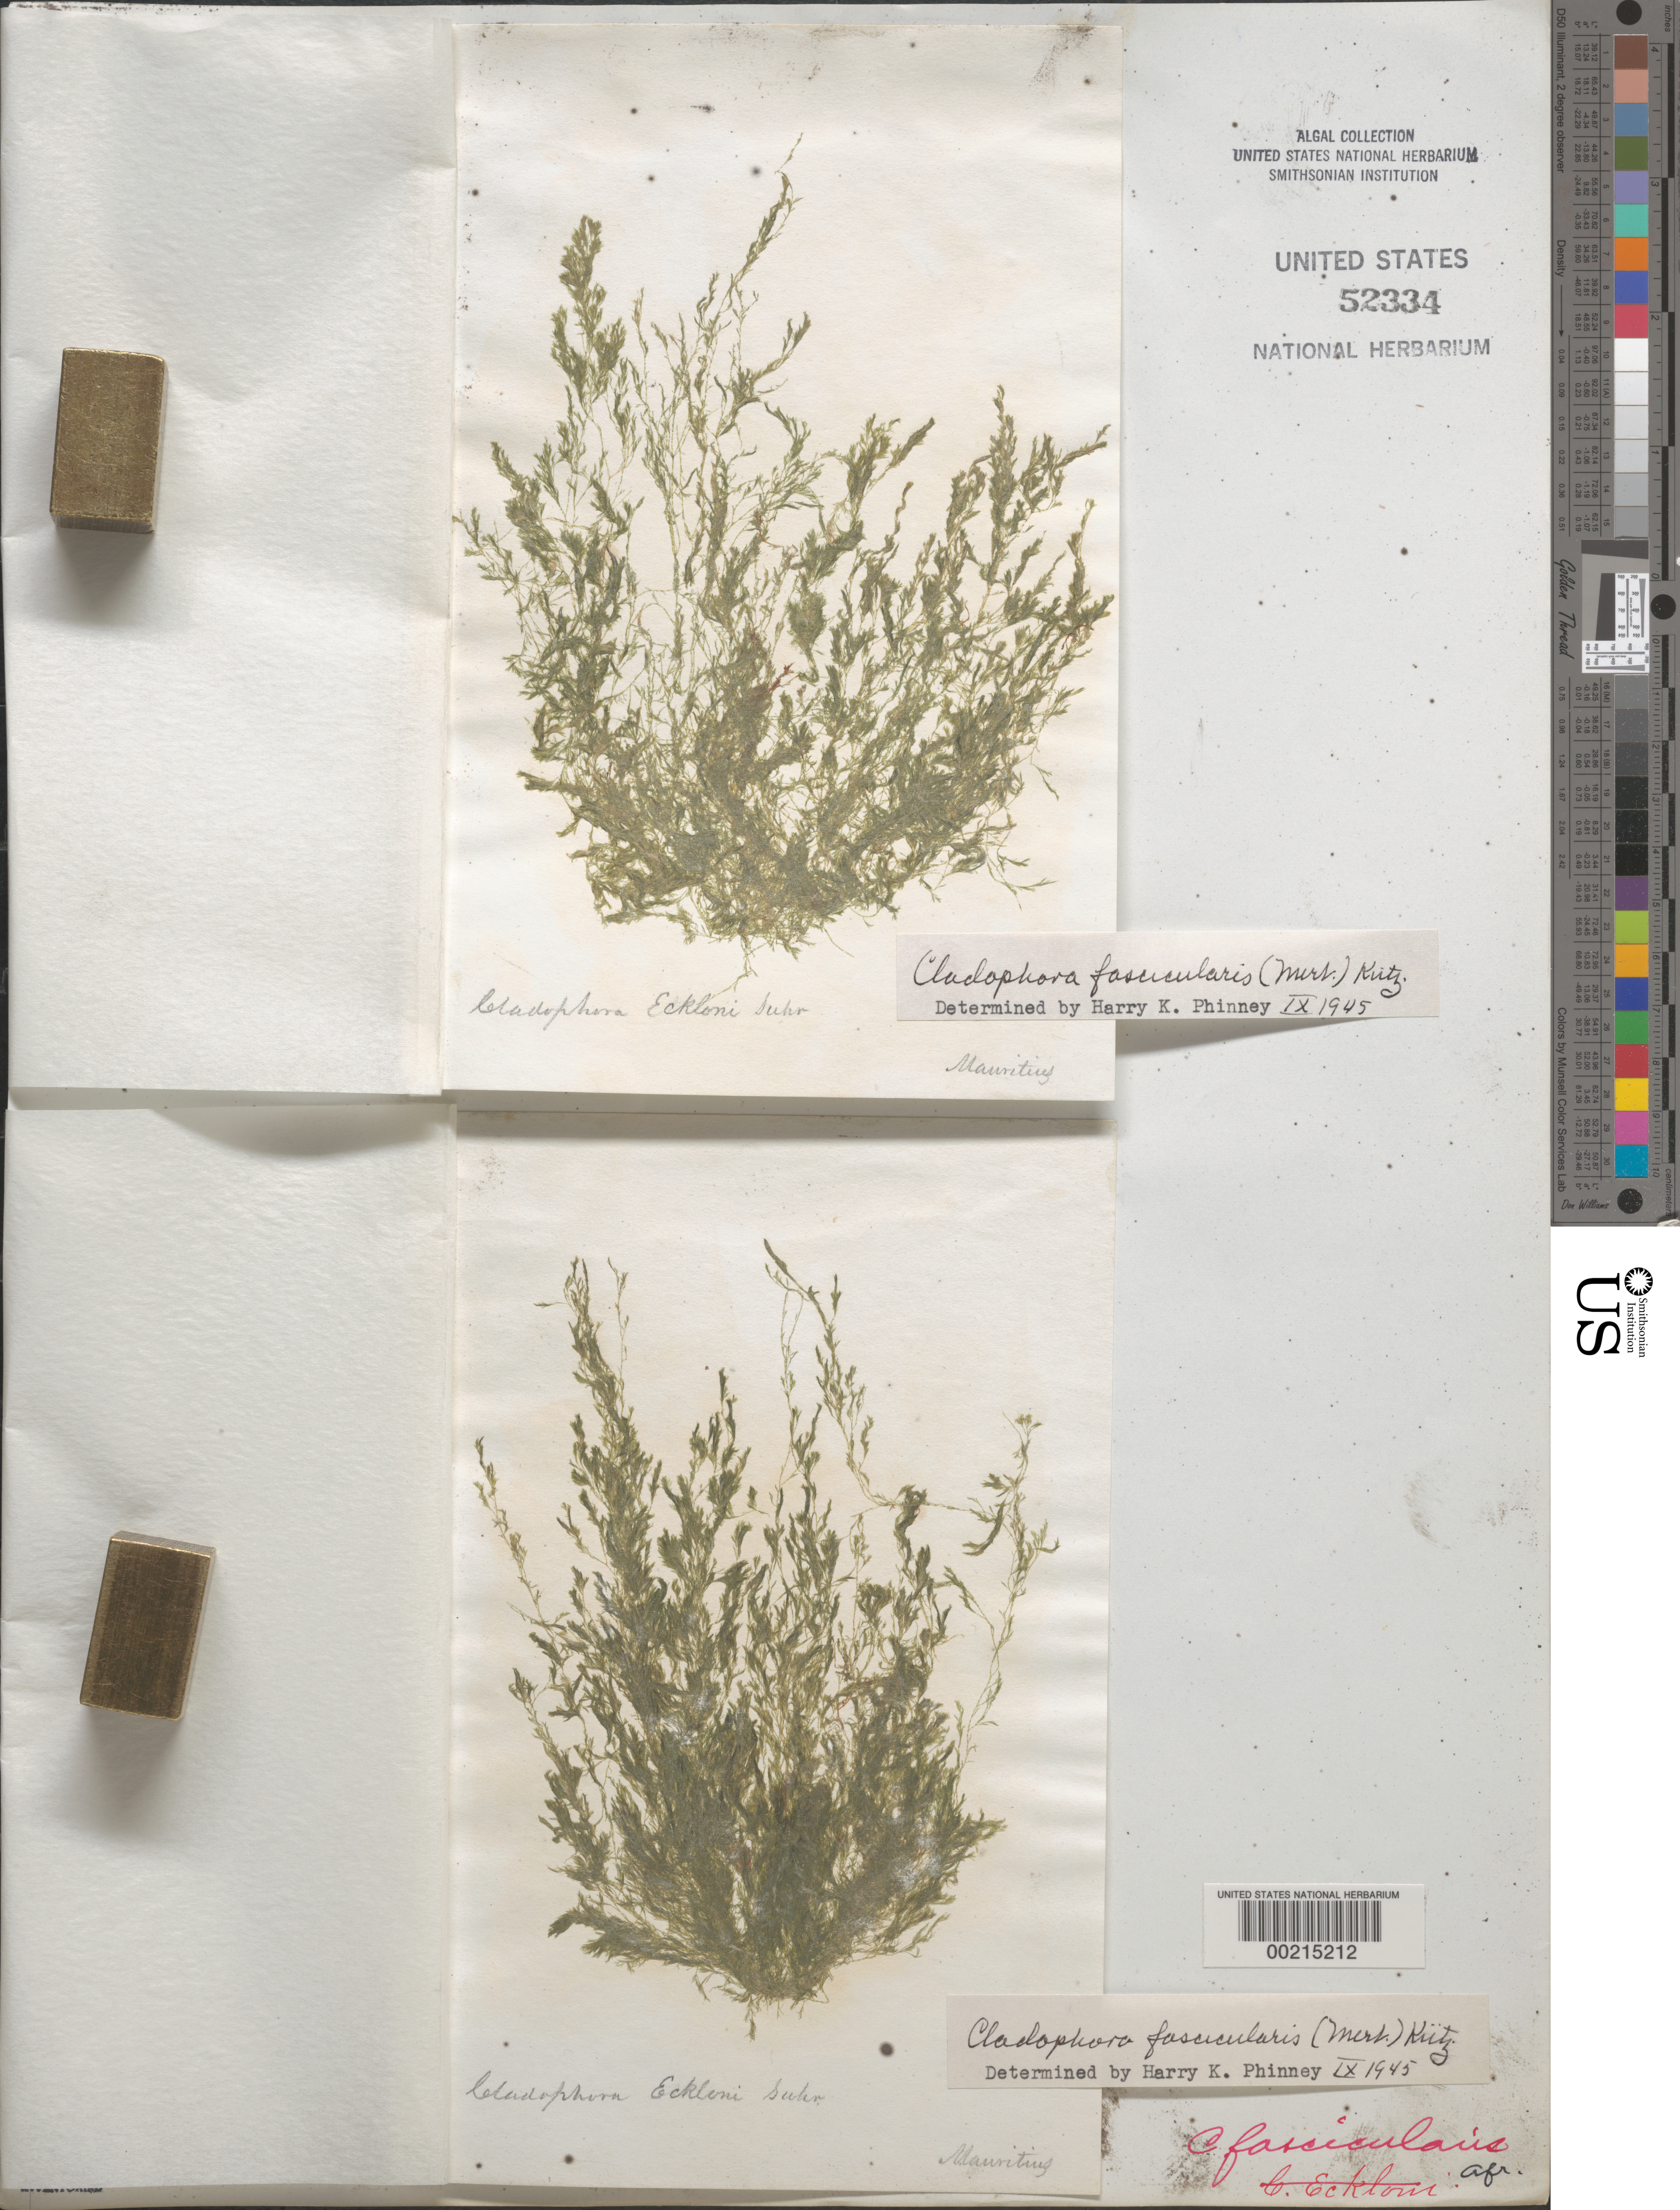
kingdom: Plantae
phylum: Chlorophyta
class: Ulvophyceae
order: Bryopsidales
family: Caulerpaceae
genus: Caulerpa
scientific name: Caulerpa chemnitzia var. vanbossae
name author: (Setch. & N.L. Gardner) Fern.-Garcia & Riosm.-Rod.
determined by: Algae name updating Project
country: Mauritius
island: Mauritius Island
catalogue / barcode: US 52334